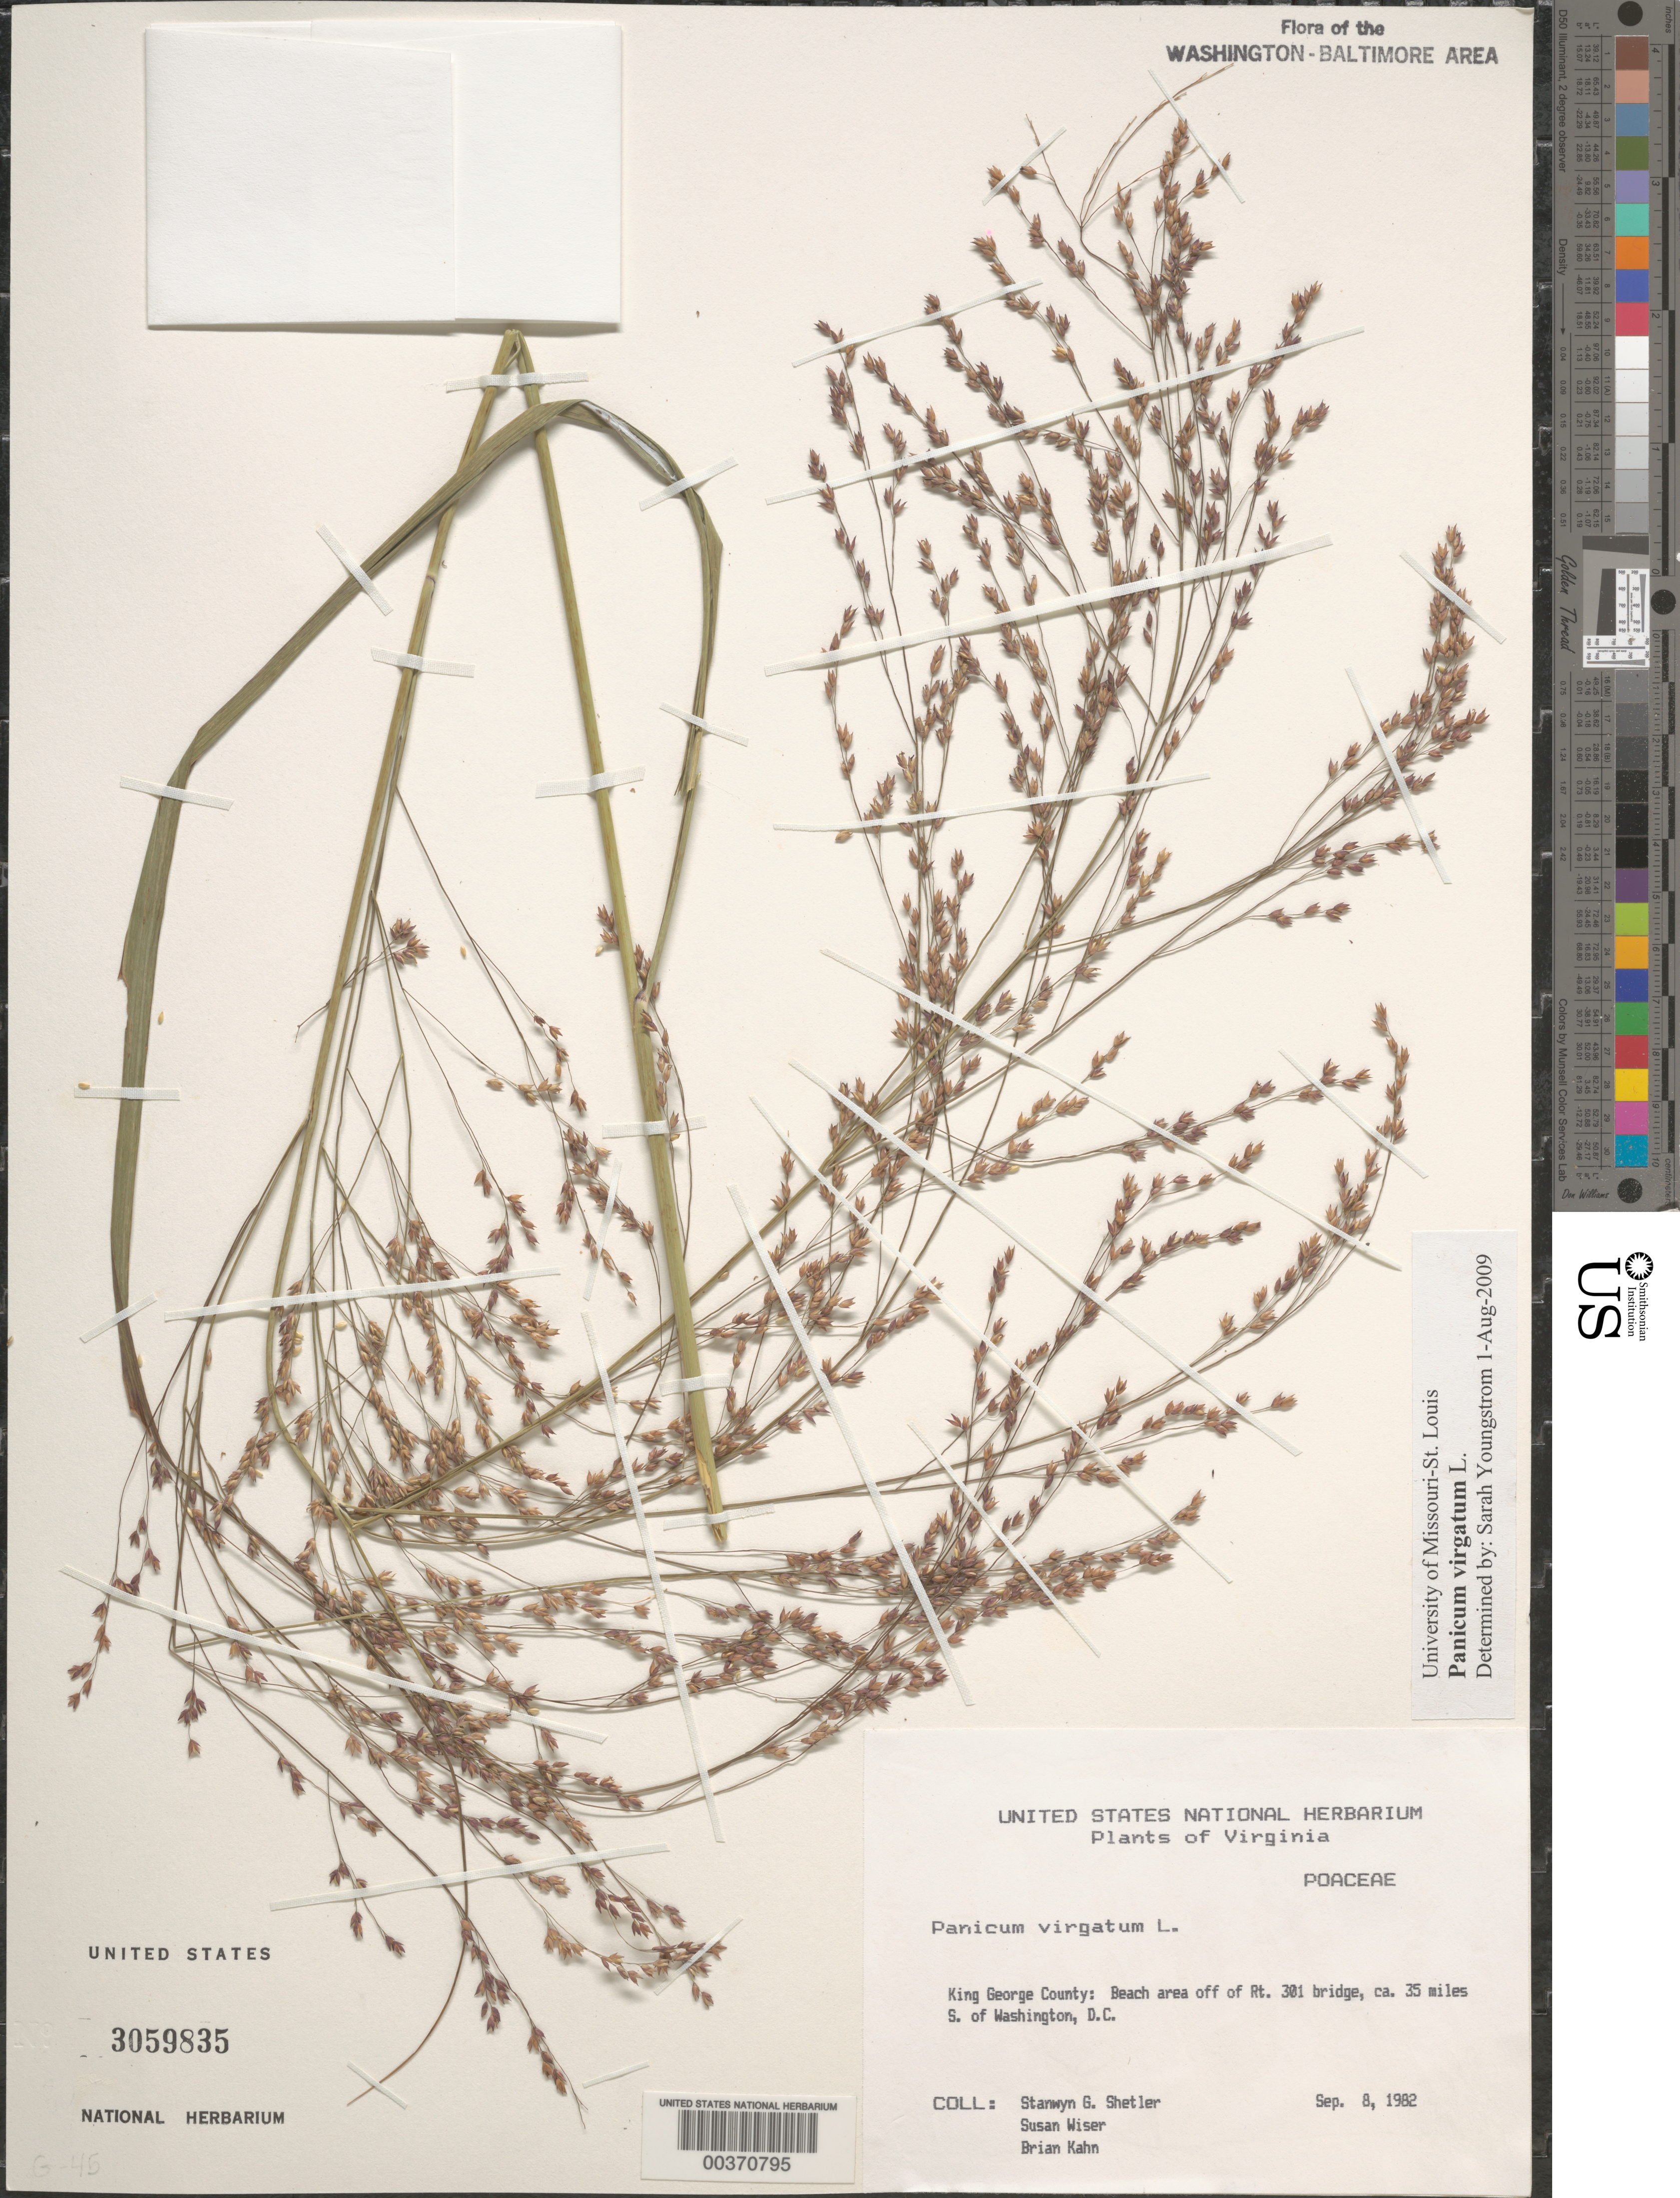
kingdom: Plantae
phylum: Tracheophyta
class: Liliopsida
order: Poales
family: Poaceae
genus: Panicum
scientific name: Panicum virgatum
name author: L.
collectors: S. Shetler, S. Wiser & B. Kahn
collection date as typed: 08 Sep 1982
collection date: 1982-09-08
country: United States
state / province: Virginia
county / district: King George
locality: Beach area off of Rt. 301 Bridge, ca. 35 miles S. of Washington,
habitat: Beach area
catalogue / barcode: US 3059835